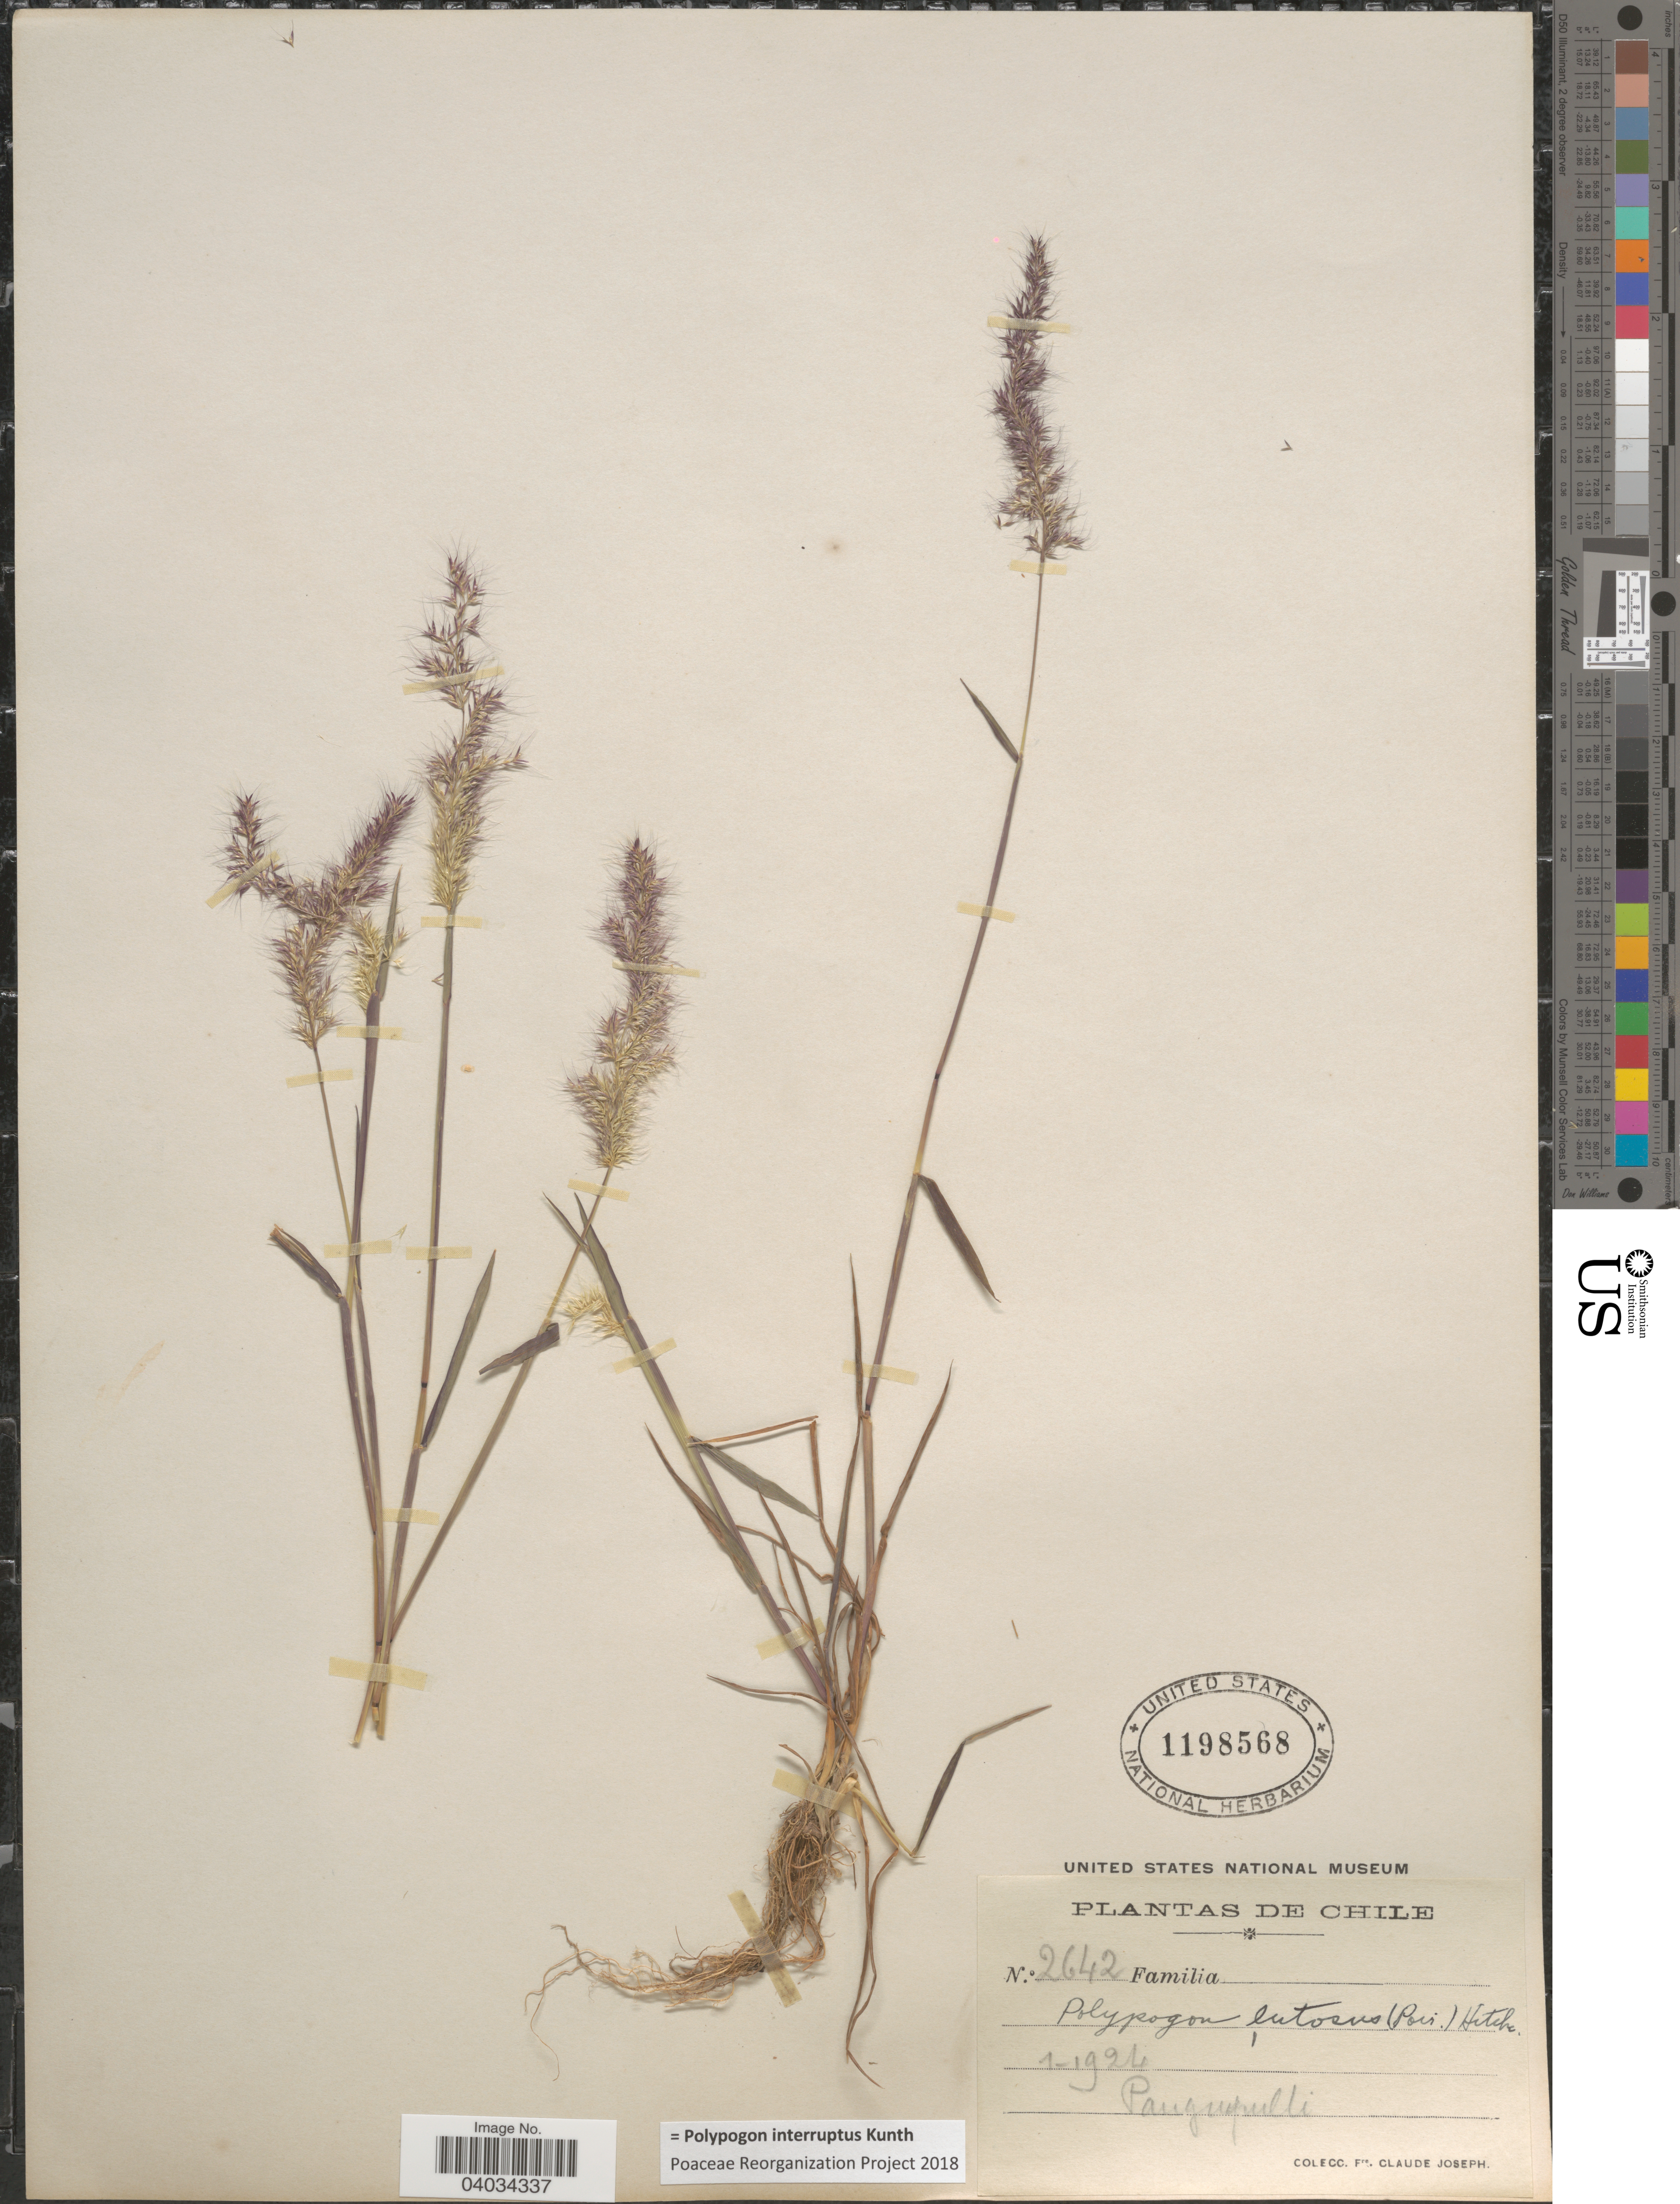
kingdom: Plantae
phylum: Tracheophyta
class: Liliopsida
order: Poales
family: Poaceae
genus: Polypogon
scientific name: Polypogon interruptus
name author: Kunth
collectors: Bro. Claude-Joseph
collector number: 2642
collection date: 1924-01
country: Chile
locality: Panguipulli.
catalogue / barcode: US 1198568